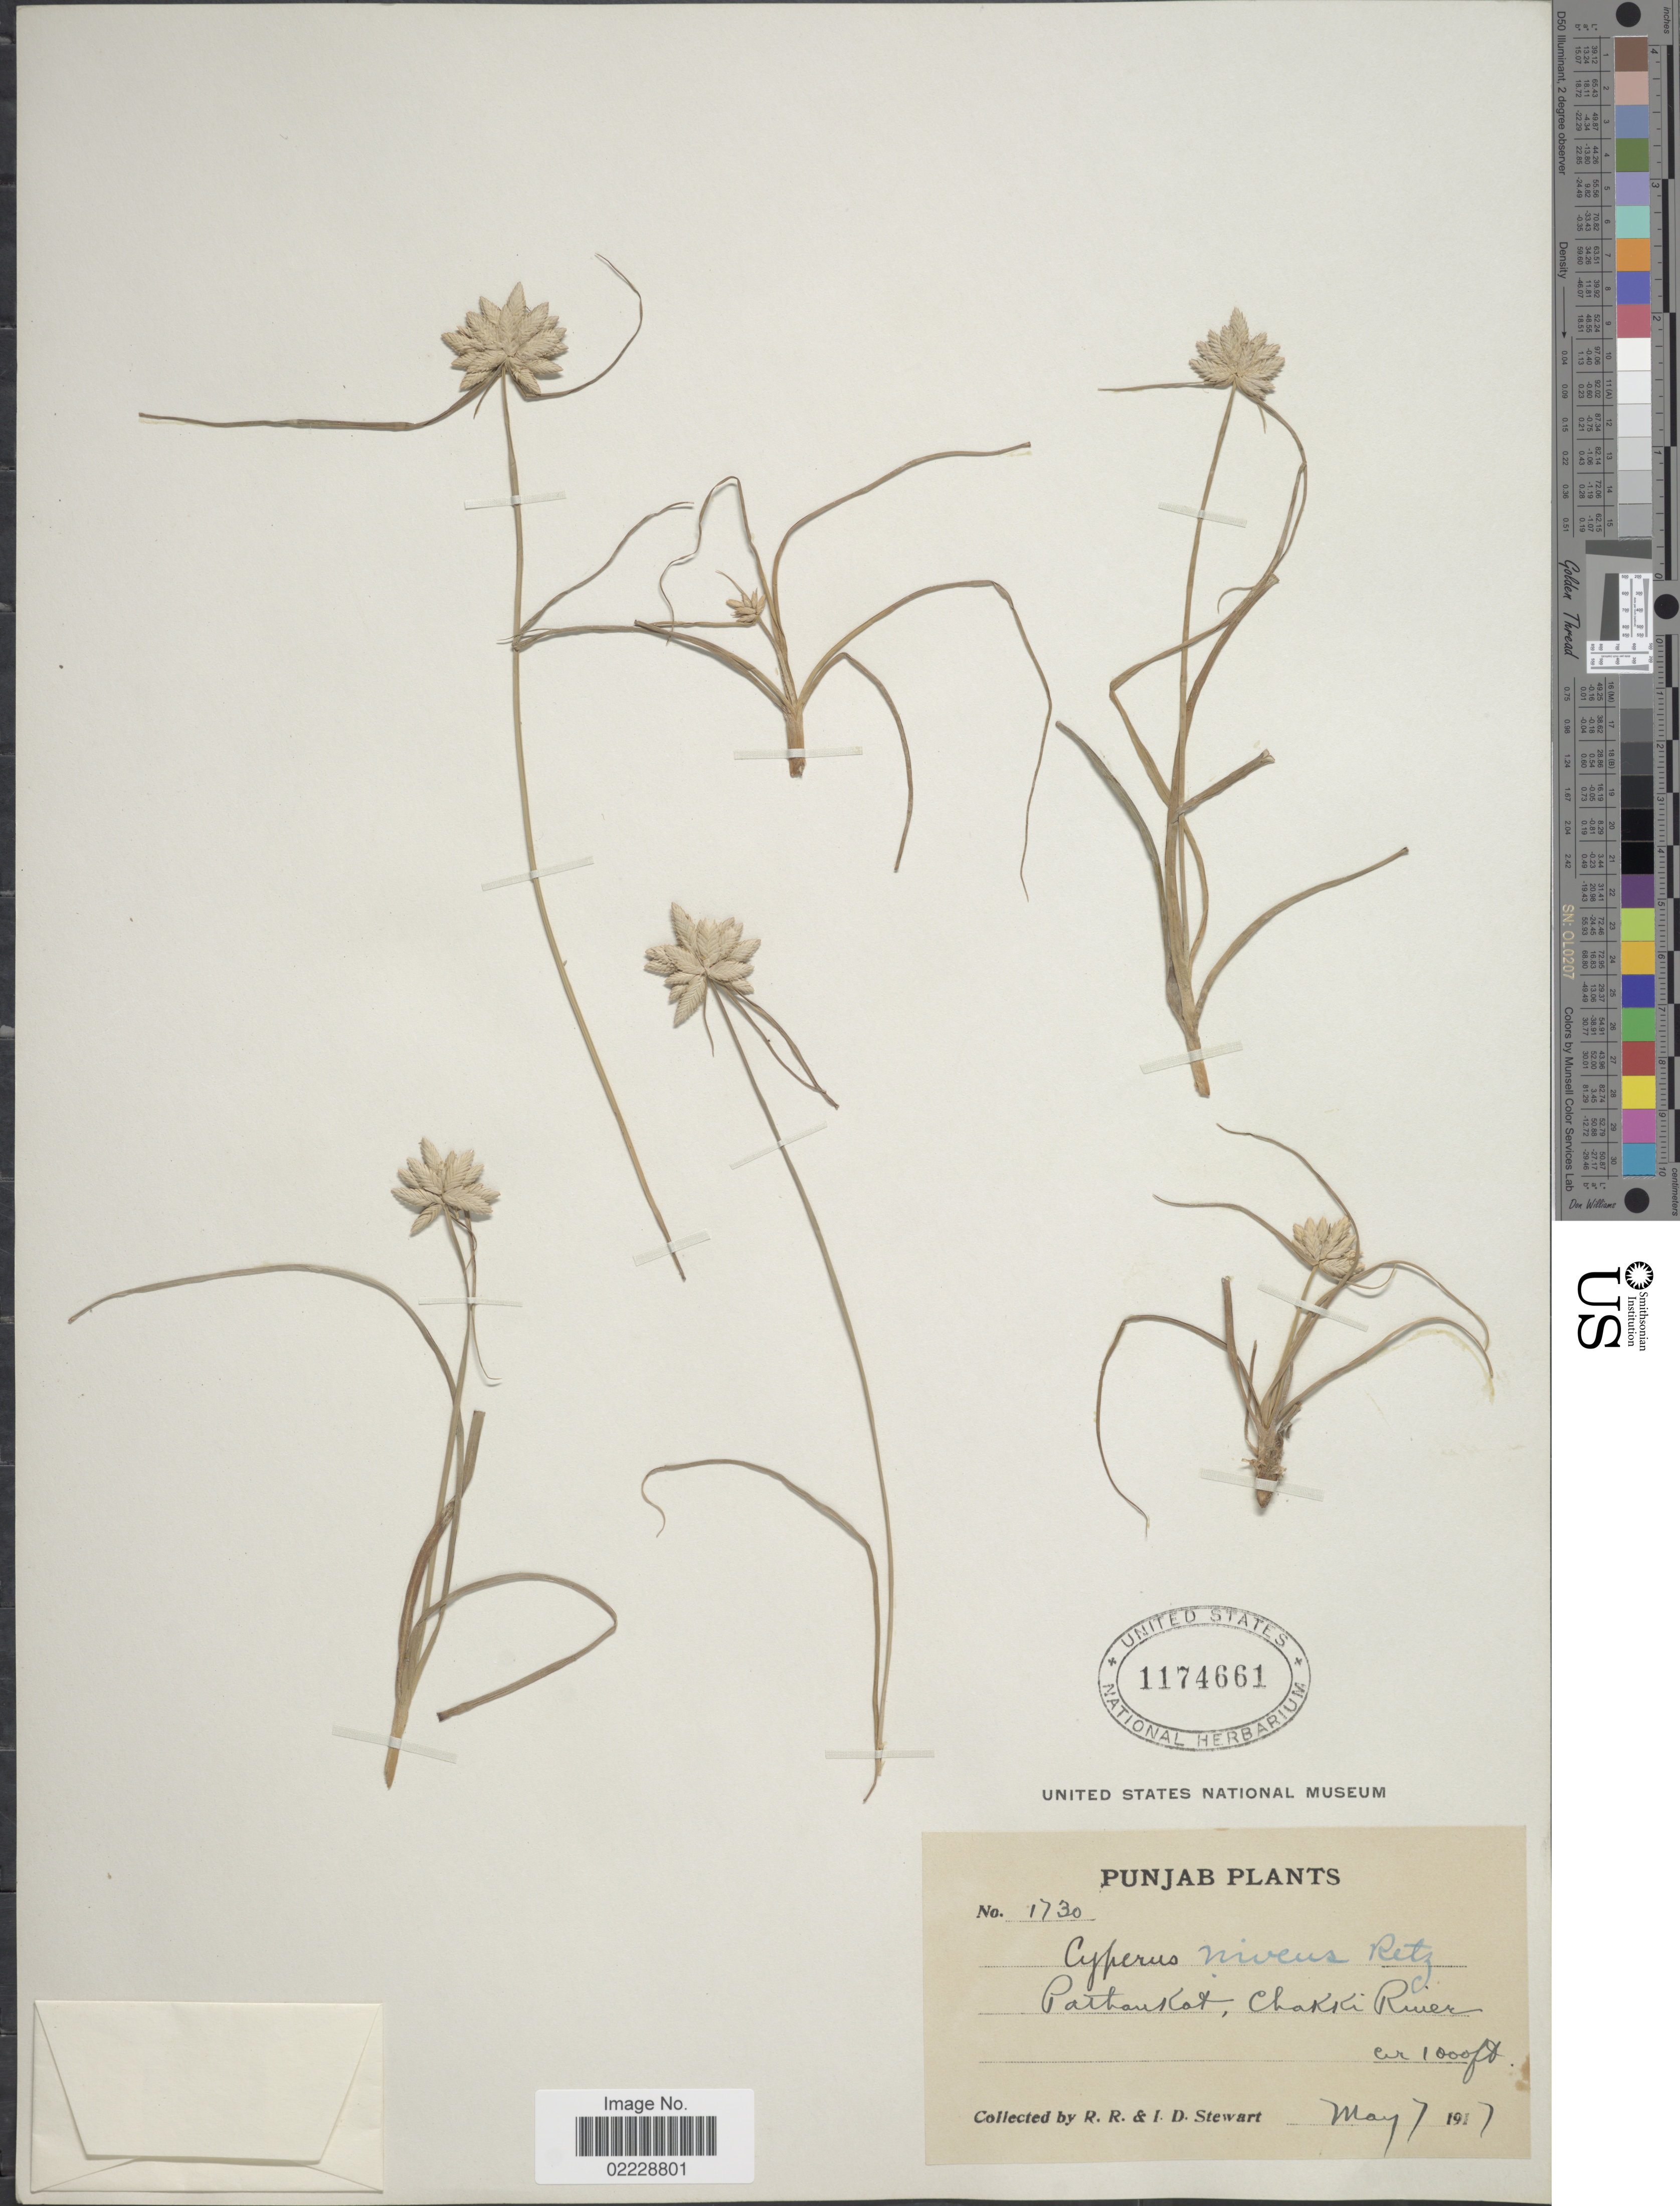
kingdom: Plantae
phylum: Tracheophyta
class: Liliopsida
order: Poales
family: Cyperaceae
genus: Cyperus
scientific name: Cyperus niveus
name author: Retz.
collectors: R. R. Stewart & I. Stewart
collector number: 1730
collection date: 1917-05-07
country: India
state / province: Punjab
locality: Pathankot, Chakki River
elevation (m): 305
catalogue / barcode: US 1174661